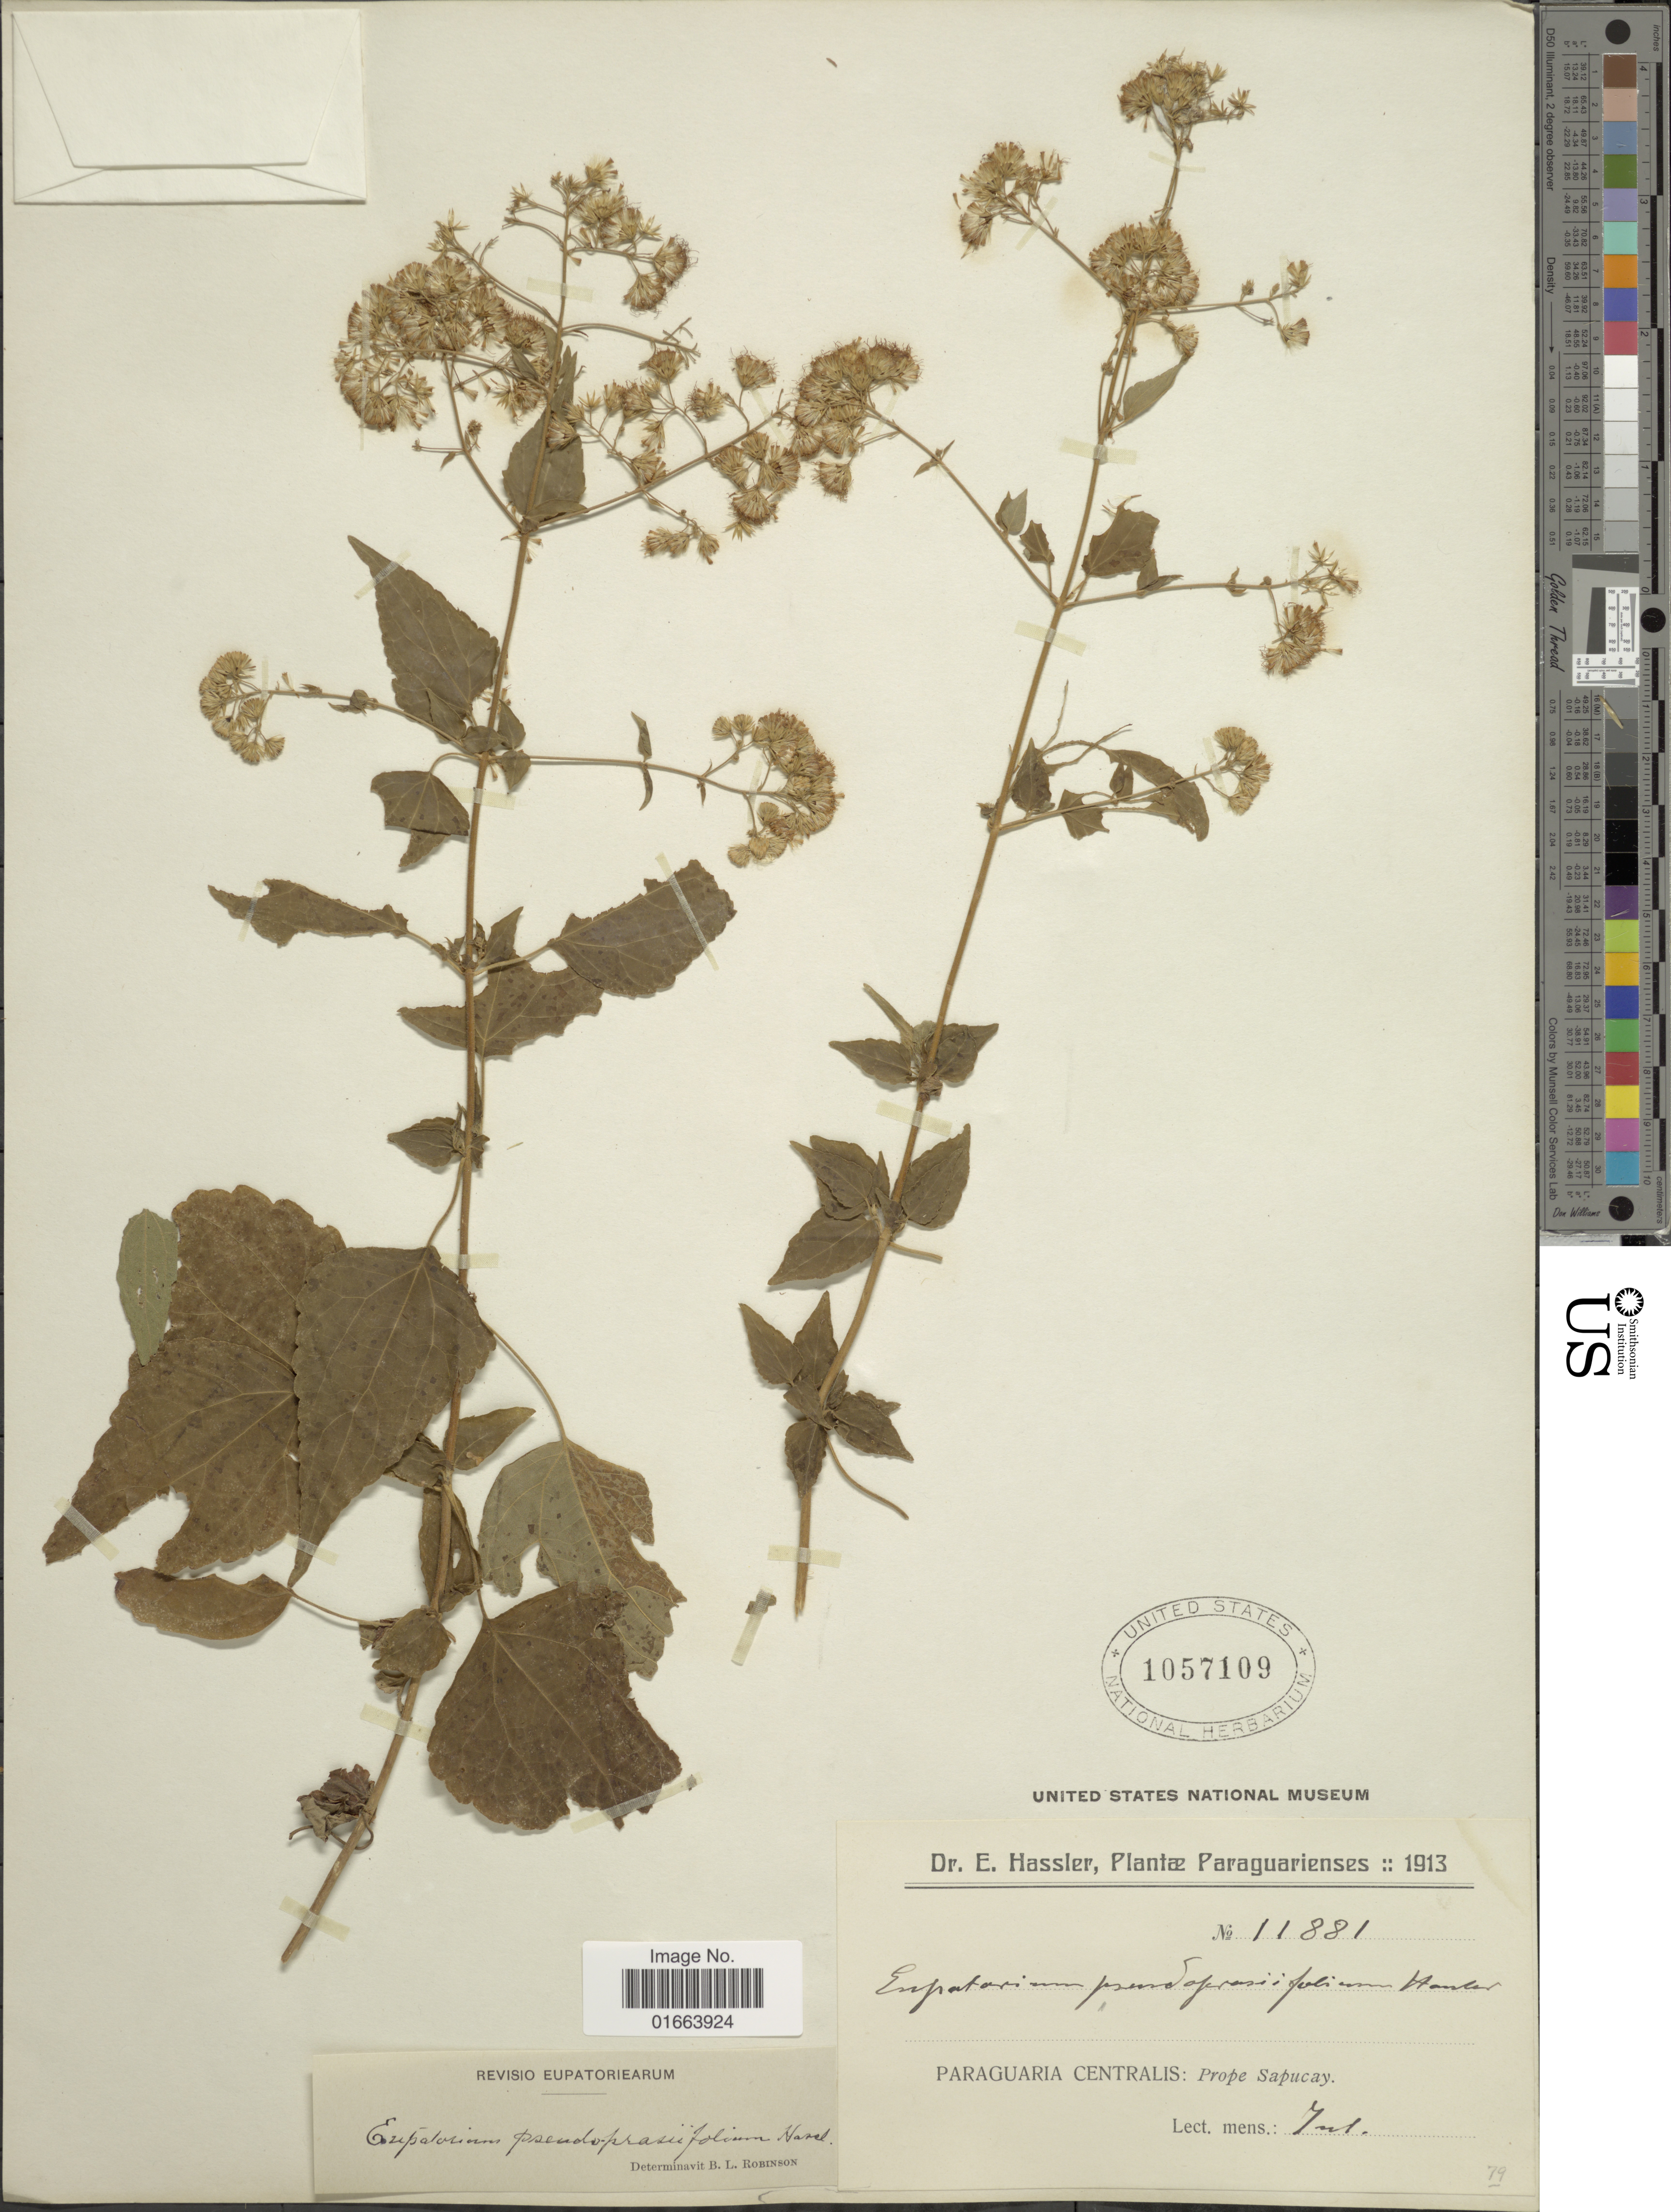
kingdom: Plantae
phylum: Tracheophyta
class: Magnoliopsida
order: Asterales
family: Asteraceae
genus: Chacoa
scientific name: Chacoa pseudoprasiifolia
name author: (Hassl.) R.M. King & H. Rob.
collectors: E. Hassler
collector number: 11881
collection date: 1913-07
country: Paraguay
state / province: Paraguari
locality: Paraguaria Centralis: Prope Sapucay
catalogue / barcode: US 1057109